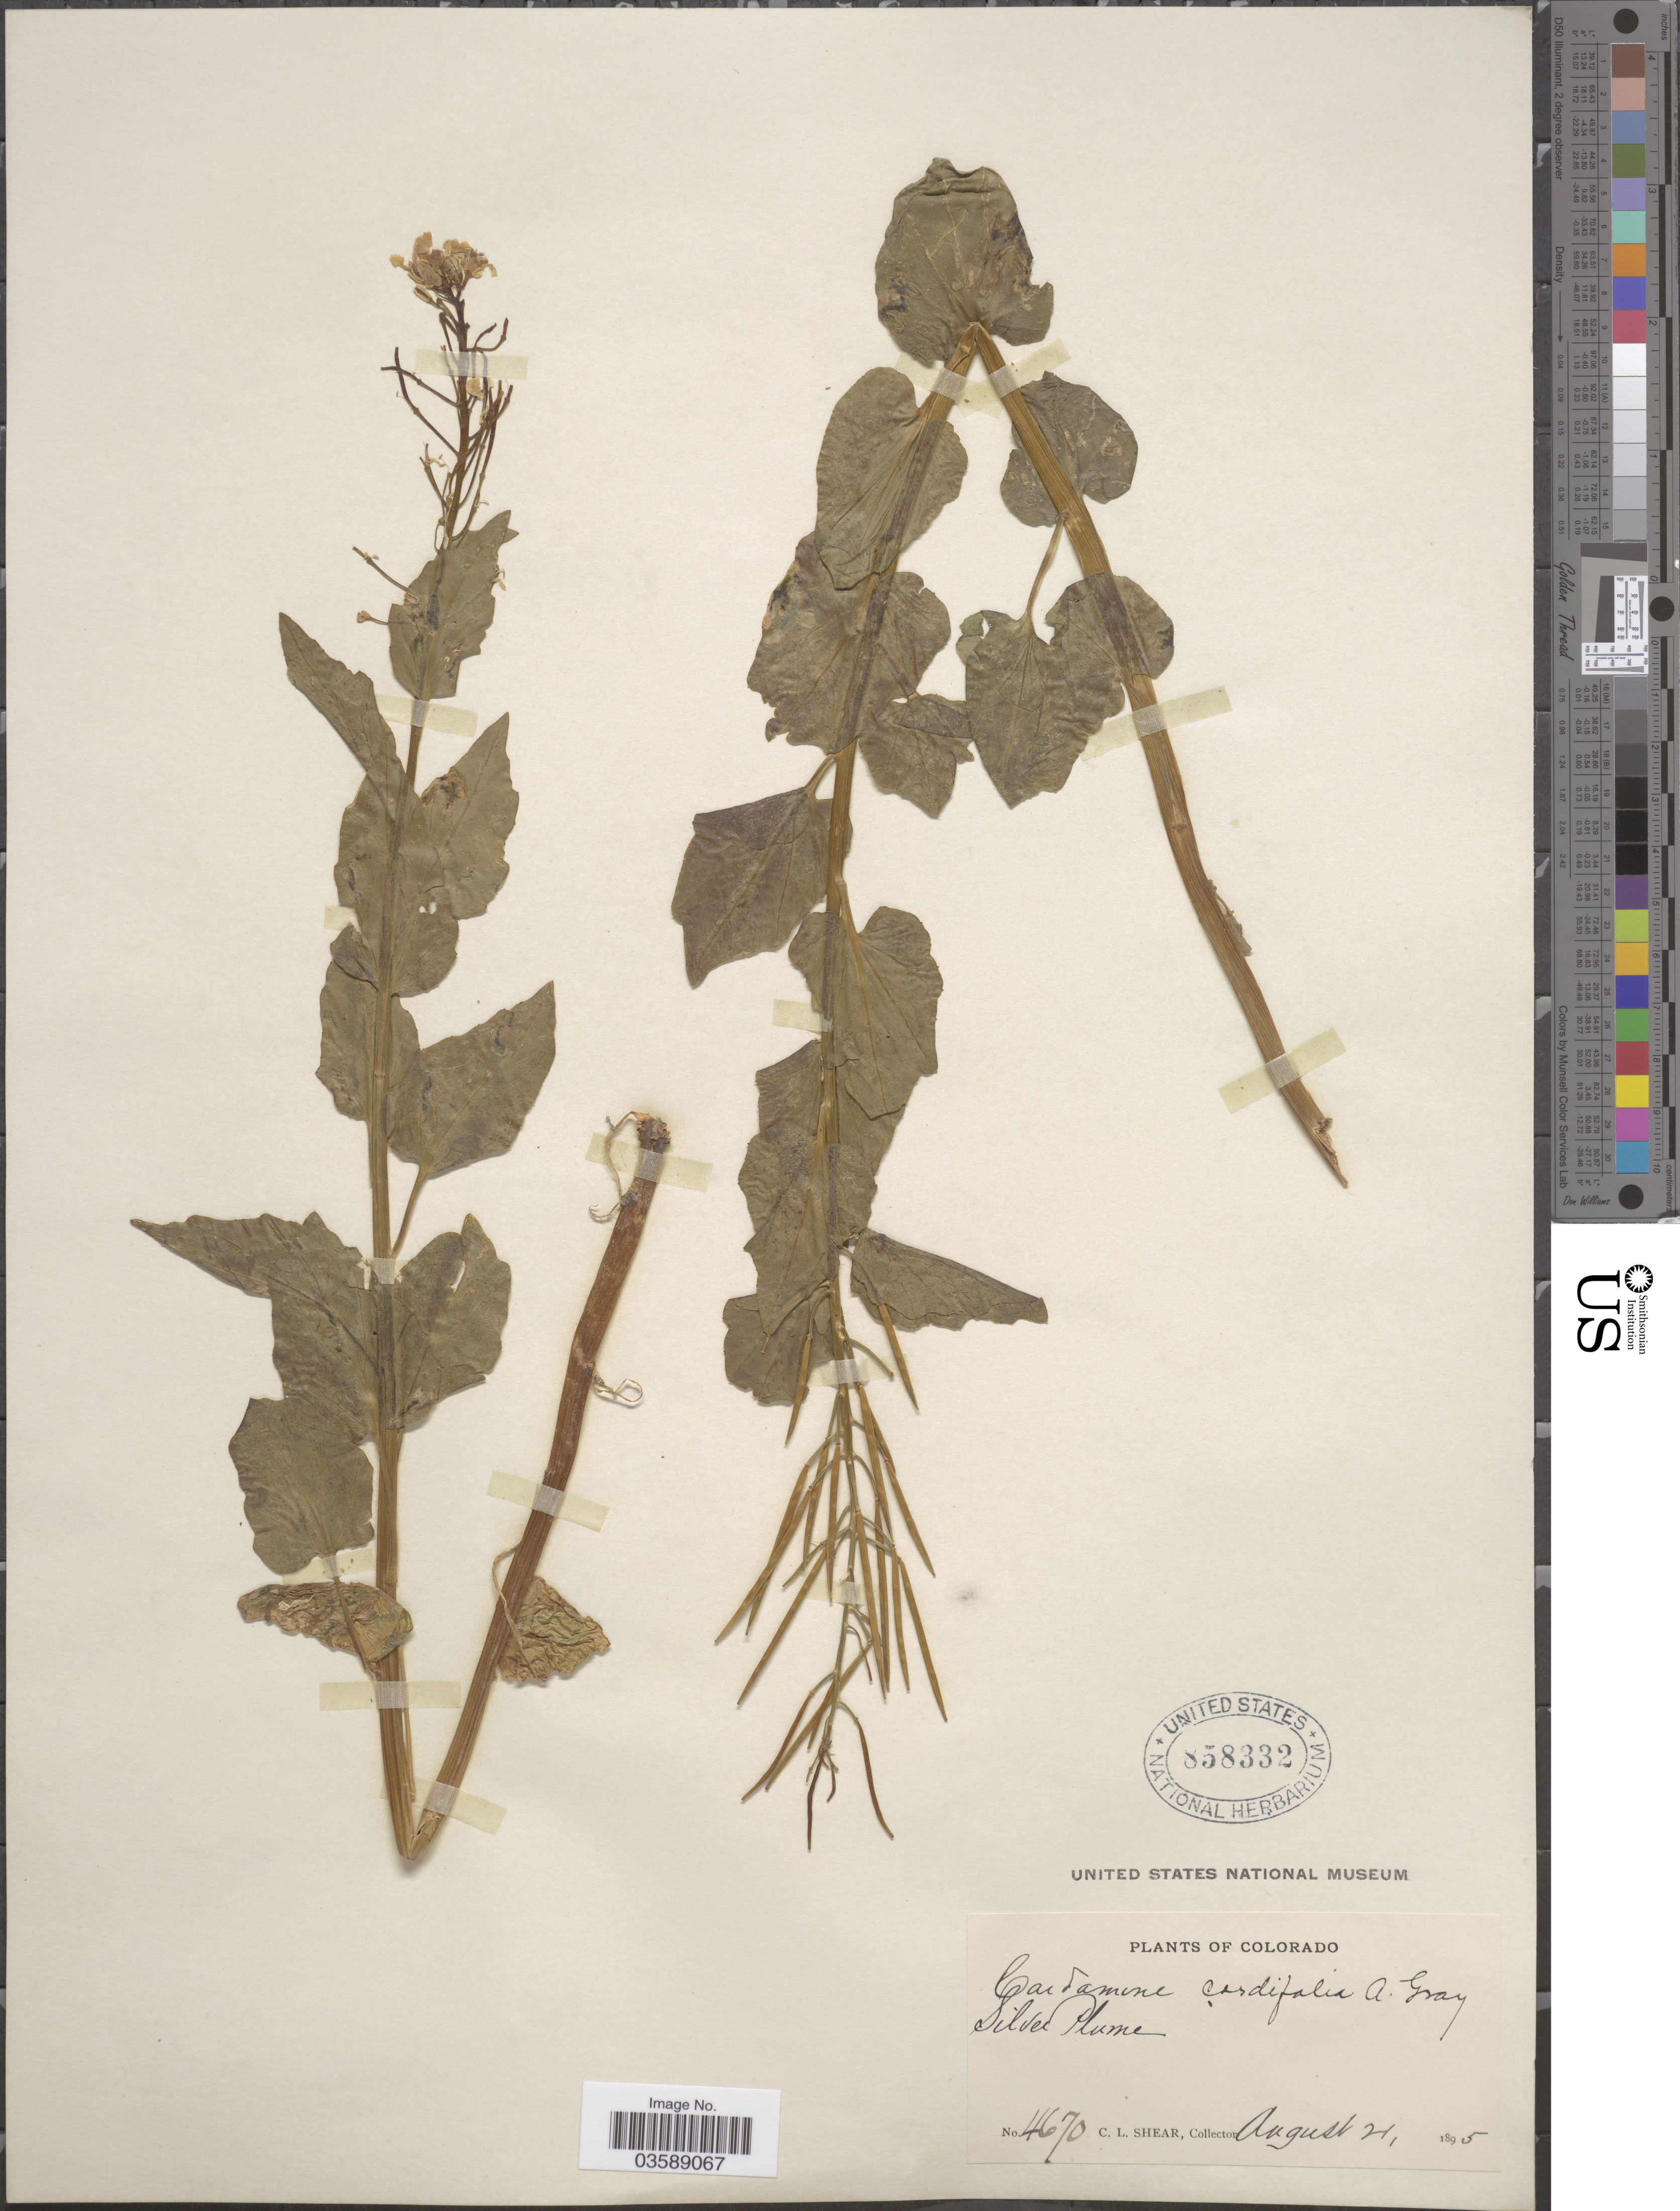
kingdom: Plantae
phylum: Tracheophyta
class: Magnoliopsida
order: Brassicales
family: Brassicaceae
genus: Cardamine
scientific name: Cardamine cordifolia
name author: A. Gray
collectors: C. L. Shear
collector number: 4670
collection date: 1895-08-21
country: United States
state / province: Colorado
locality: Silver Plume.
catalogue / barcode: US 858332